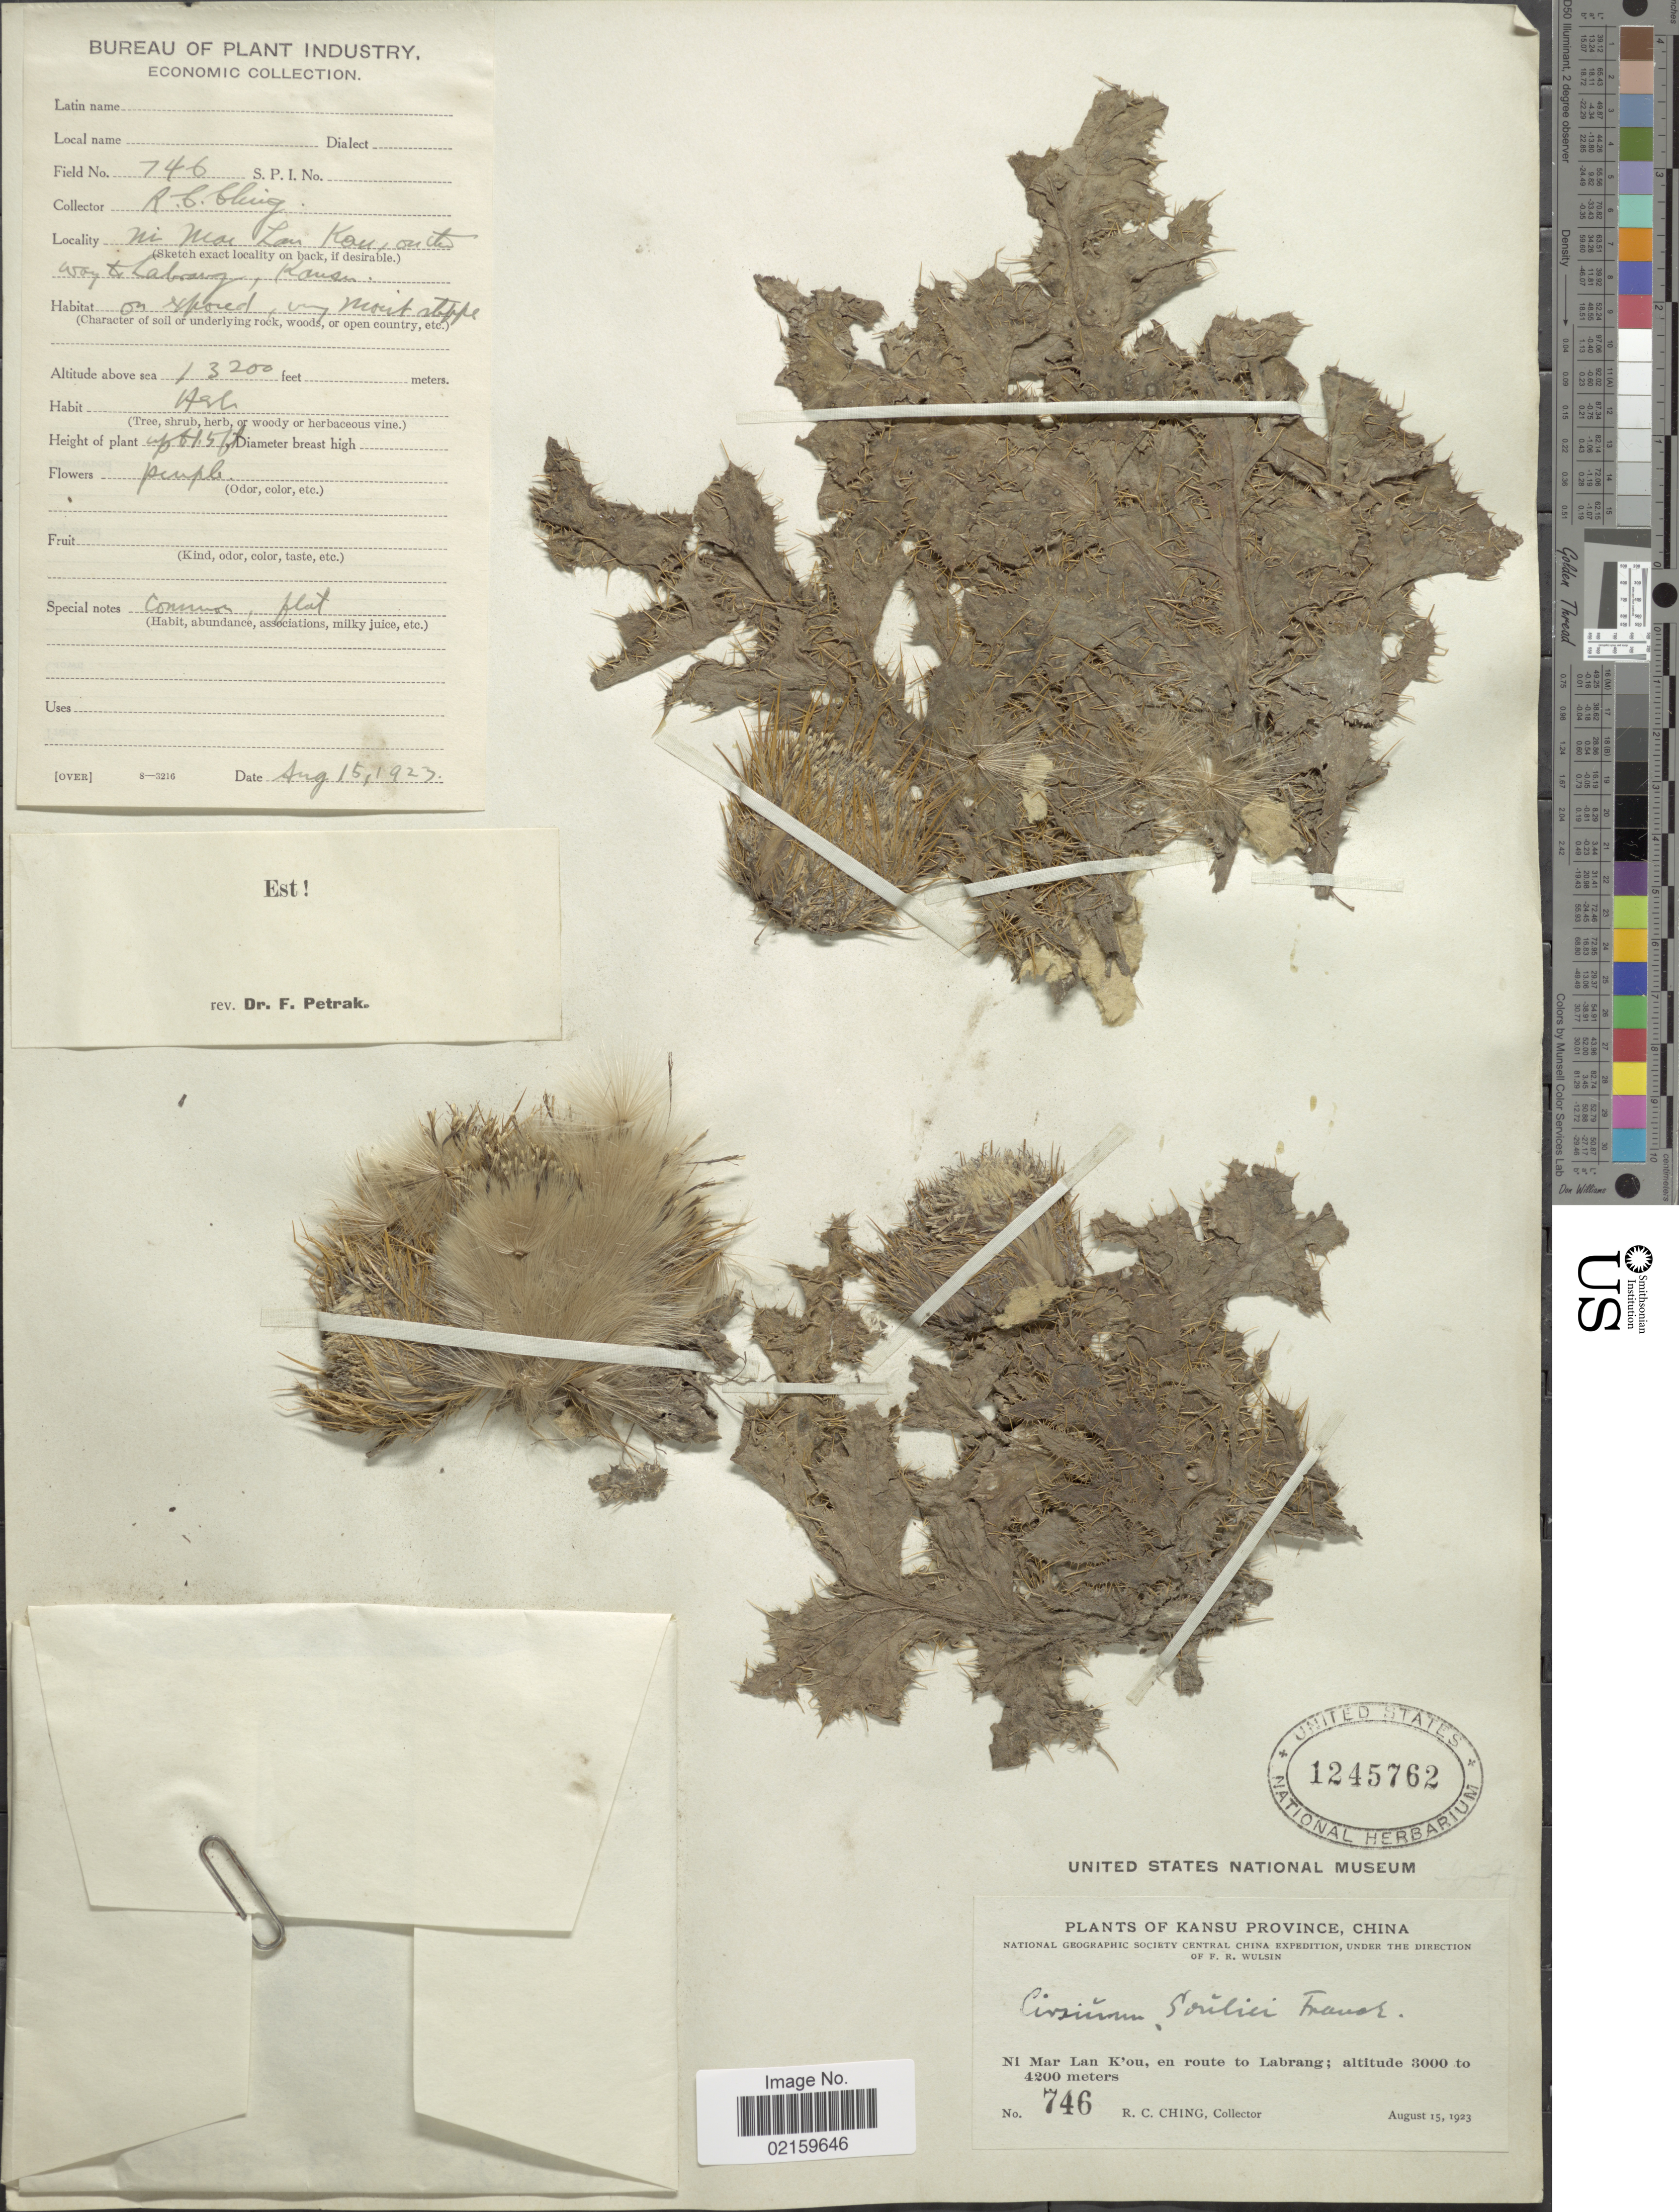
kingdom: Plantae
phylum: Tracheophyta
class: Magnoliopsida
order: Asterales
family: Asteraceae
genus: Cirsium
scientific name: Cirsium souliei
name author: (Franch.) Mattf.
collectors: R. C. Ching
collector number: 746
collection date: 1923-08-15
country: China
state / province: Gansu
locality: Kansu Province. Ni Mar Lan K'ou, en route to Labrang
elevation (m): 3000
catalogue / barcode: US 1245762